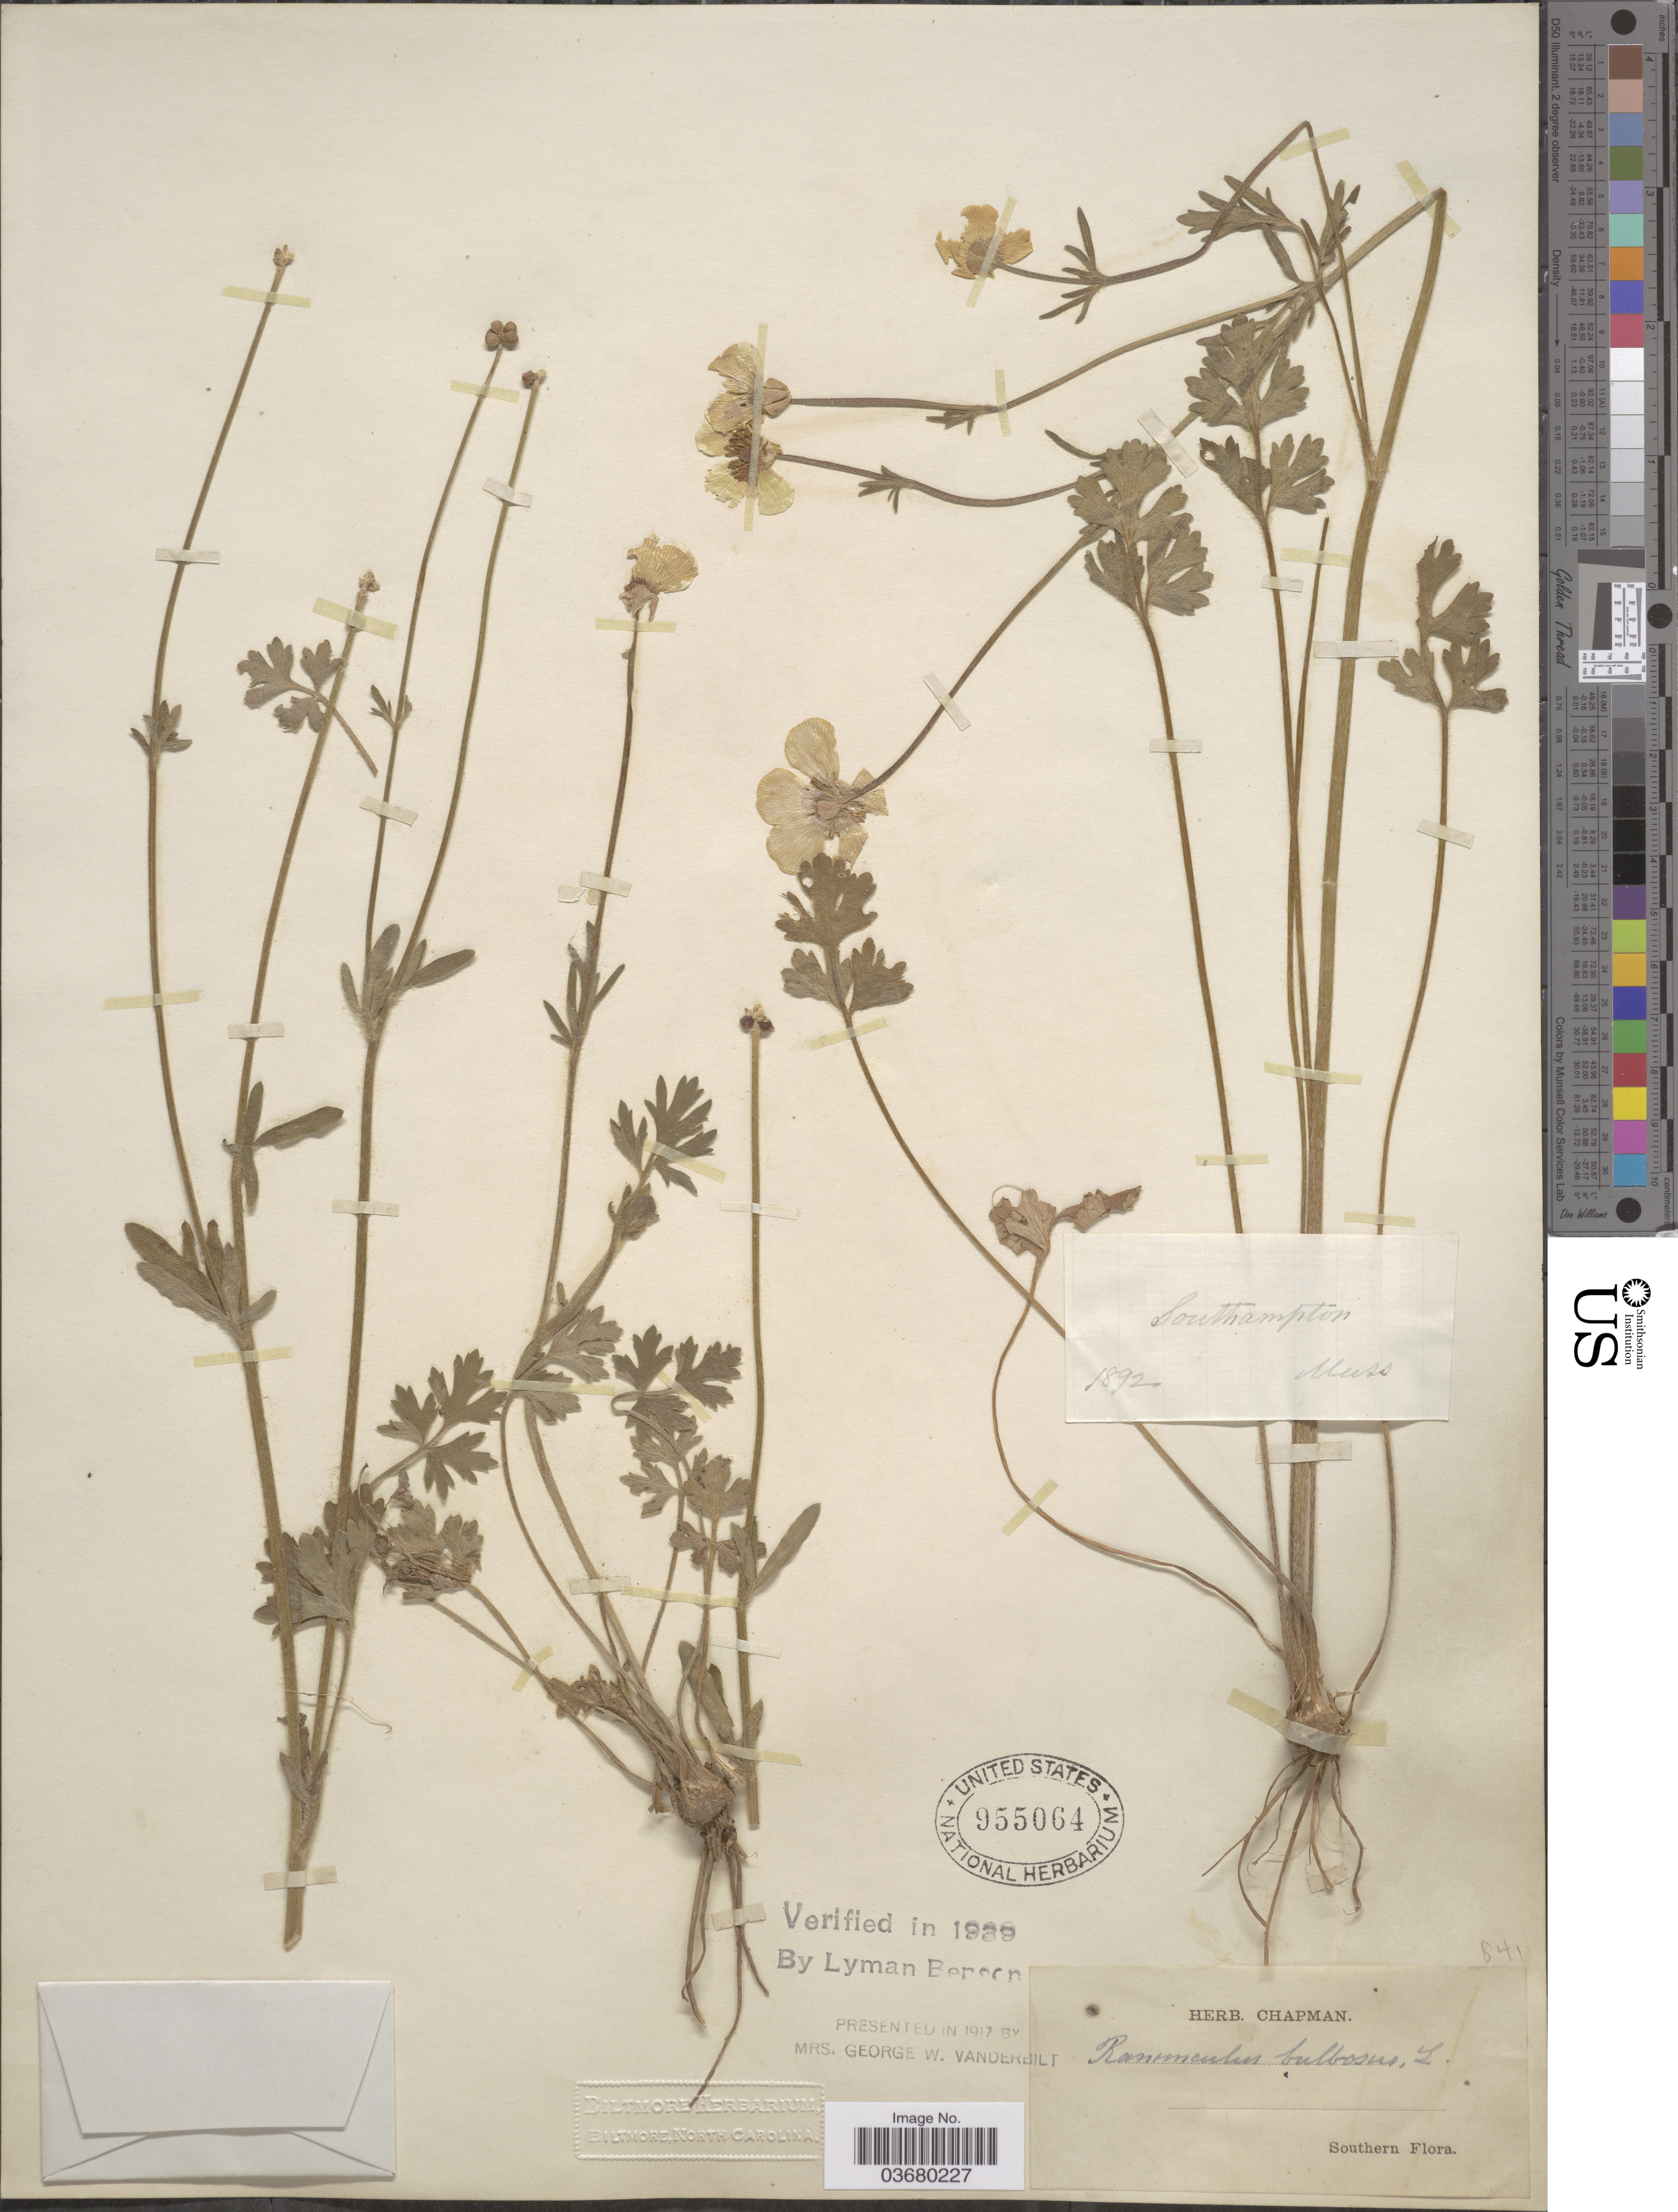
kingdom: Plantae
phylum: Tracheophyta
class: Magnoliopsida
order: Ranunculales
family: Ranunculaceae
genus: Ranunculus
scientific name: Ranunculus bulbosus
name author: L.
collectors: ex herb. Chapman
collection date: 1892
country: United States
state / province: Massachusetts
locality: Southern. Southampton.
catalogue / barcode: US 955064